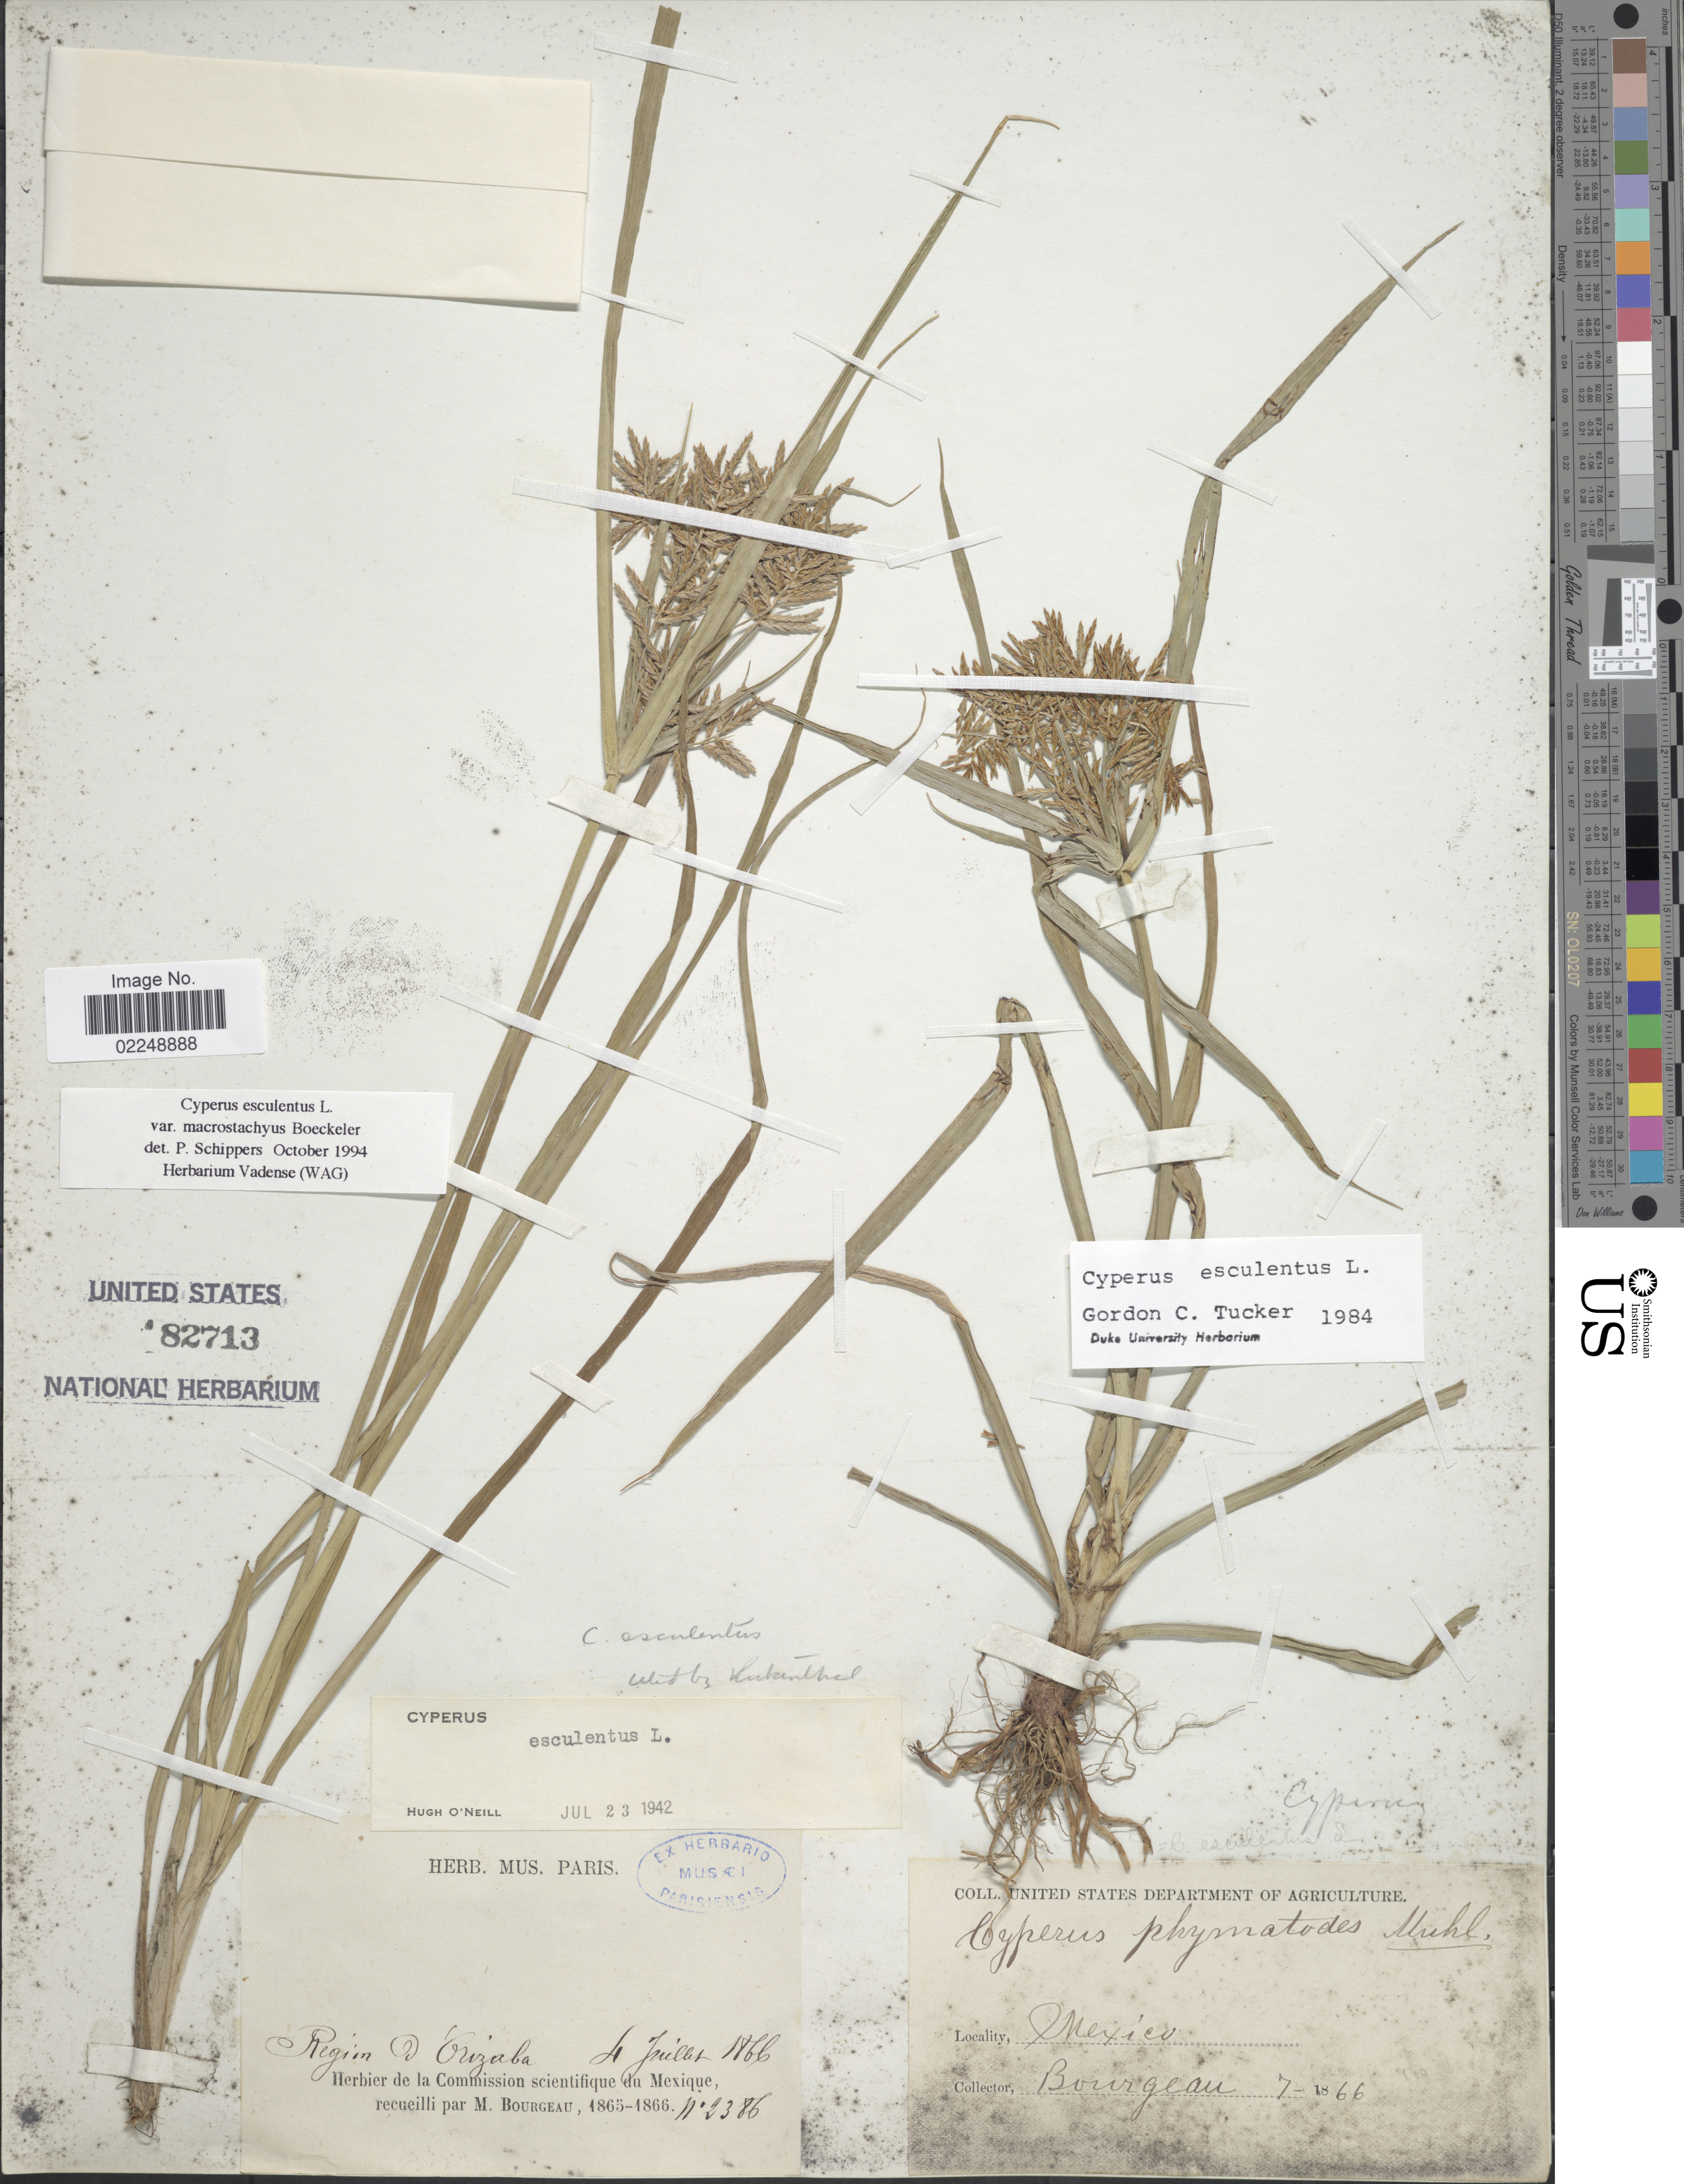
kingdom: Plantae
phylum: Tracheophyta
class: Liliopsida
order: Poales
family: Cyperaceae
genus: Cyperus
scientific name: Cyperus esculentus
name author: L.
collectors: M. Bourgeau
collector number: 2386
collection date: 1866-07-04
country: Mexico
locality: Région d'Orizaba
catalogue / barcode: US 82713